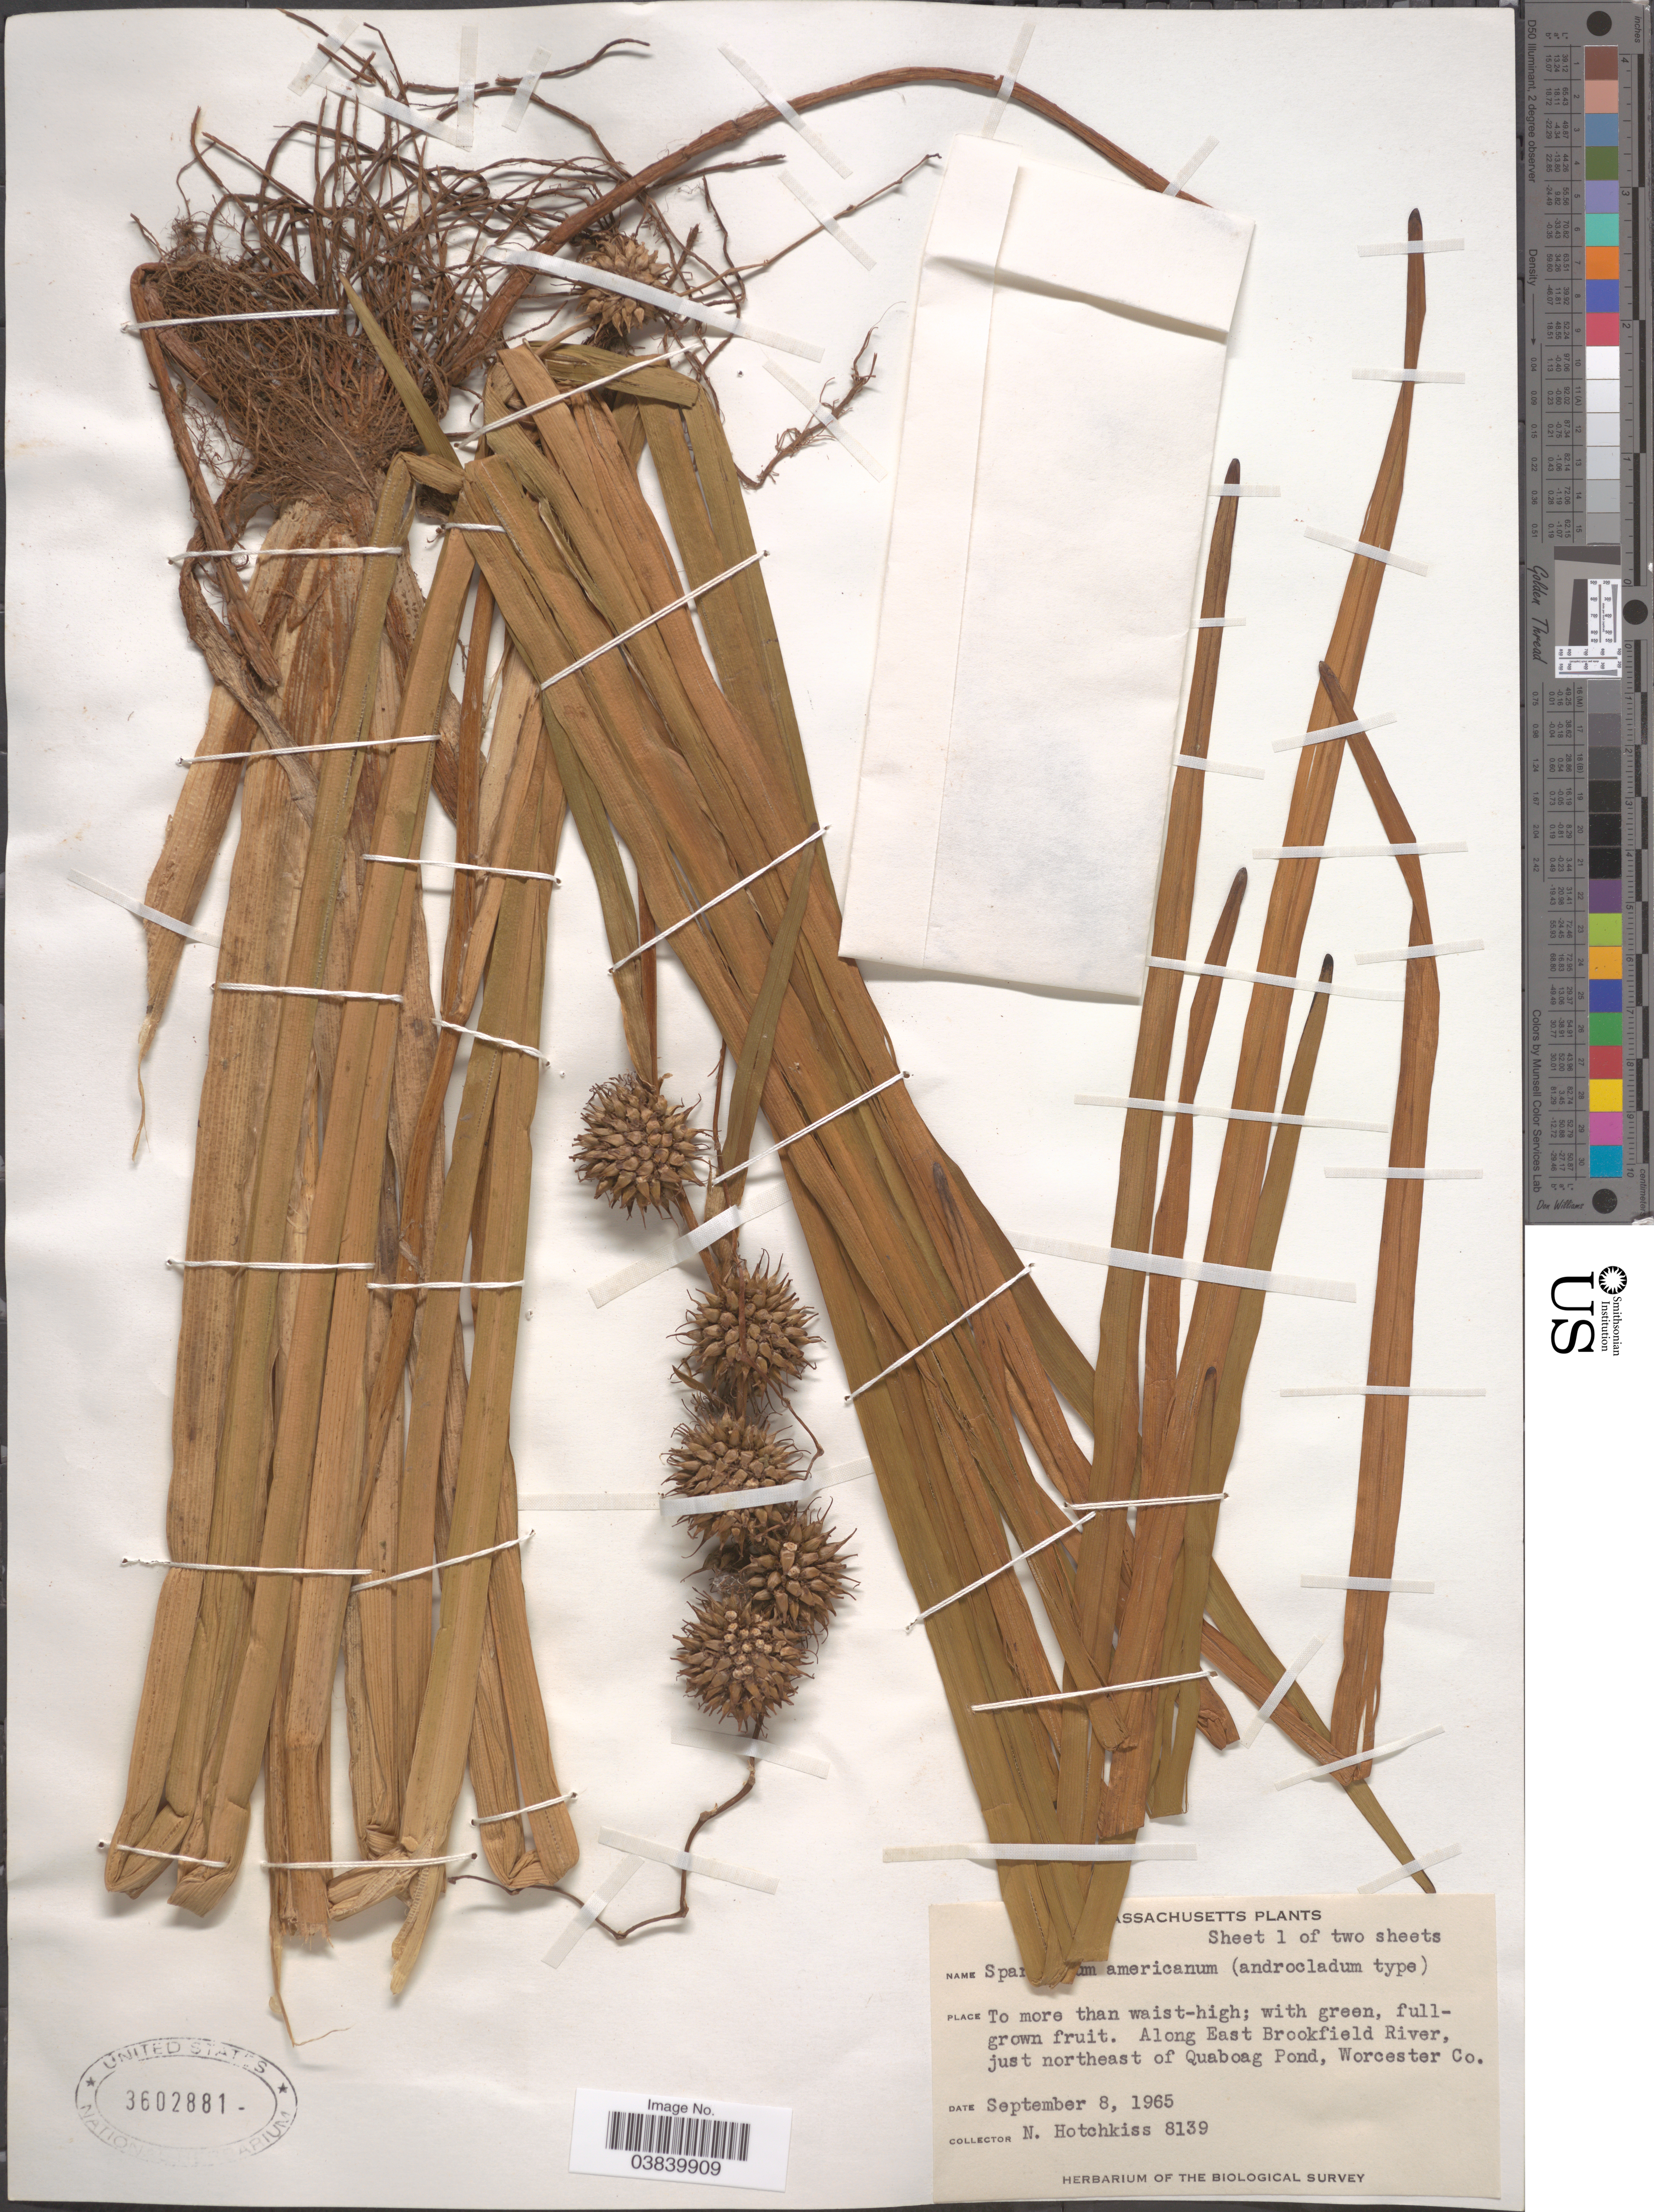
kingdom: Plantae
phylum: Tracheophyta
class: Liliopsida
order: Poales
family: Typhaceae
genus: Sparganium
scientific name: Sparganium androcladum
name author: Morong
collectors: N. Hotchkiss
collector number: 8139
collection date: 1965-09-08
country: United States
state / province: Massachusetts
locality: Along East Brookfield River, just northeast of Quaboag Pond, Worcester Co.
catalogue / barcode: US 3602881